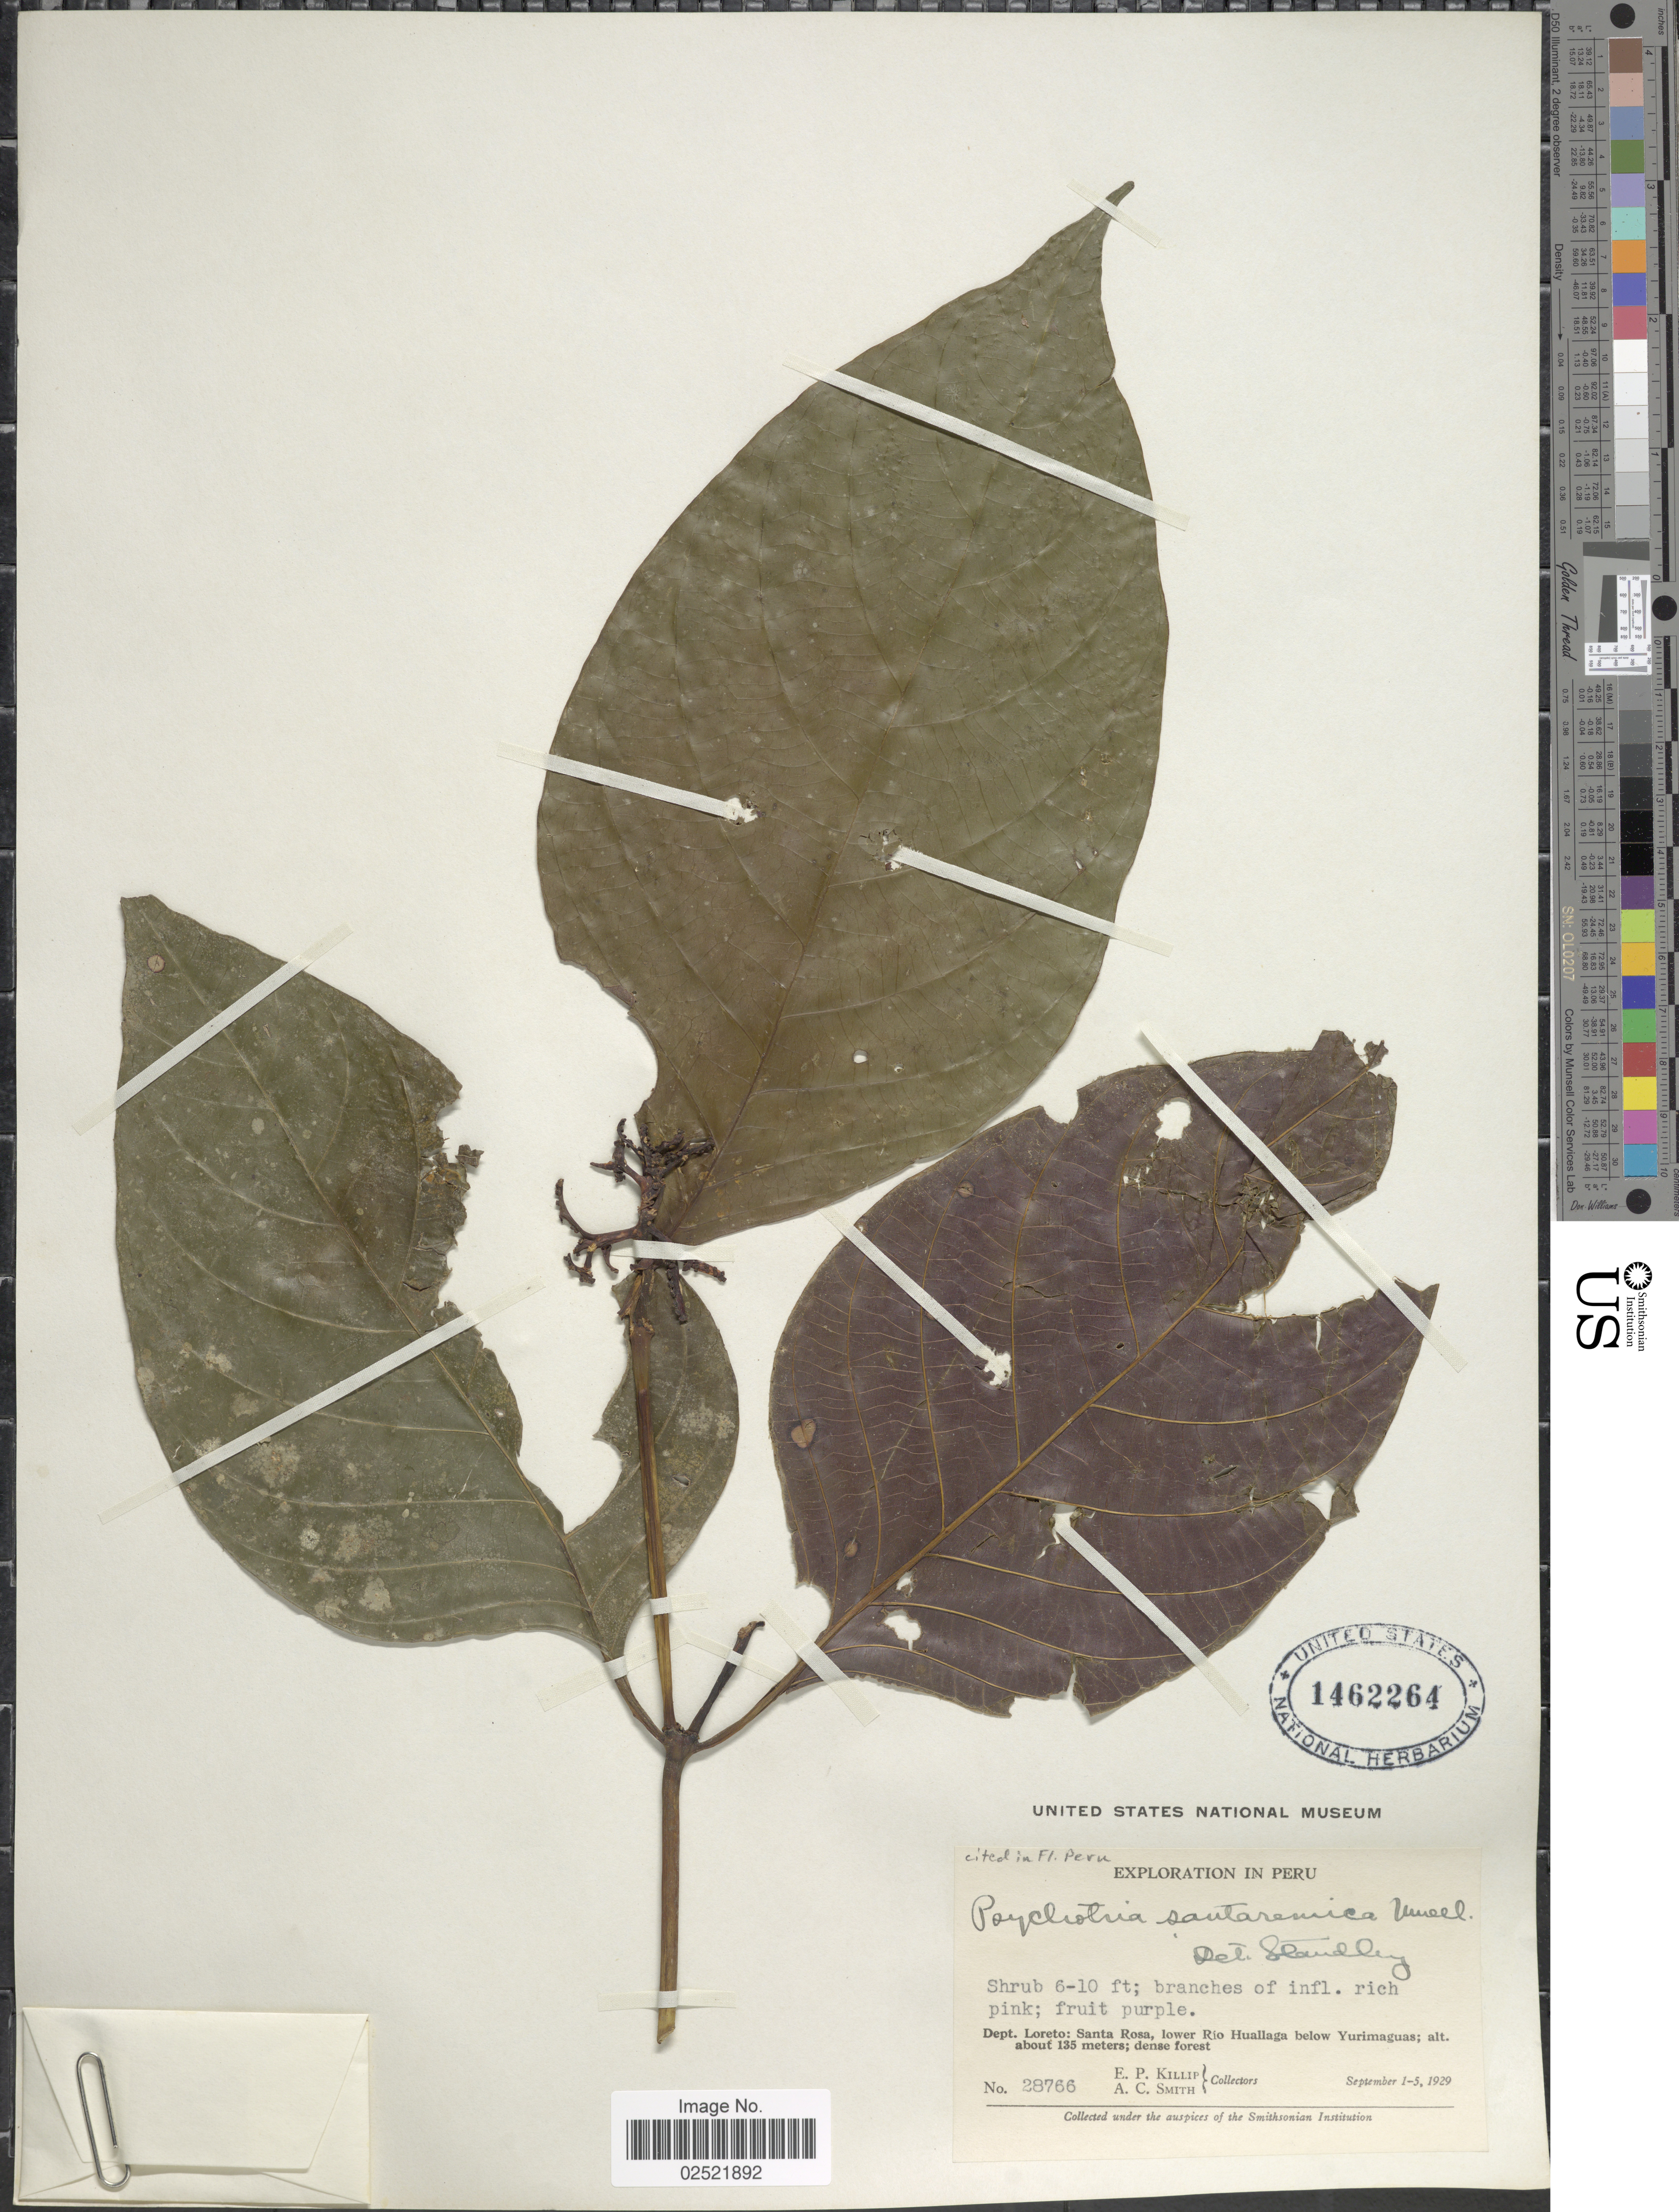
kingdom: Plantae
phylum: Tracheophyta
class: Magnoliopsida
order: Gentianales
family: Rubiaceae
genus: Psychotria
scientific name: Psychotria santaremica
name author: Müll. Arg.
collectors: E. P. Killip & A. C. Smith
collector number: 28766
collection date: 1929-09-01/1929-09-05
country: Peru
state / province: Loreto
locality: Santa Rosa, lower Rio Huallaga below Yurimaguas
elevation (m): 135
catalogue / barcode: US 1462264